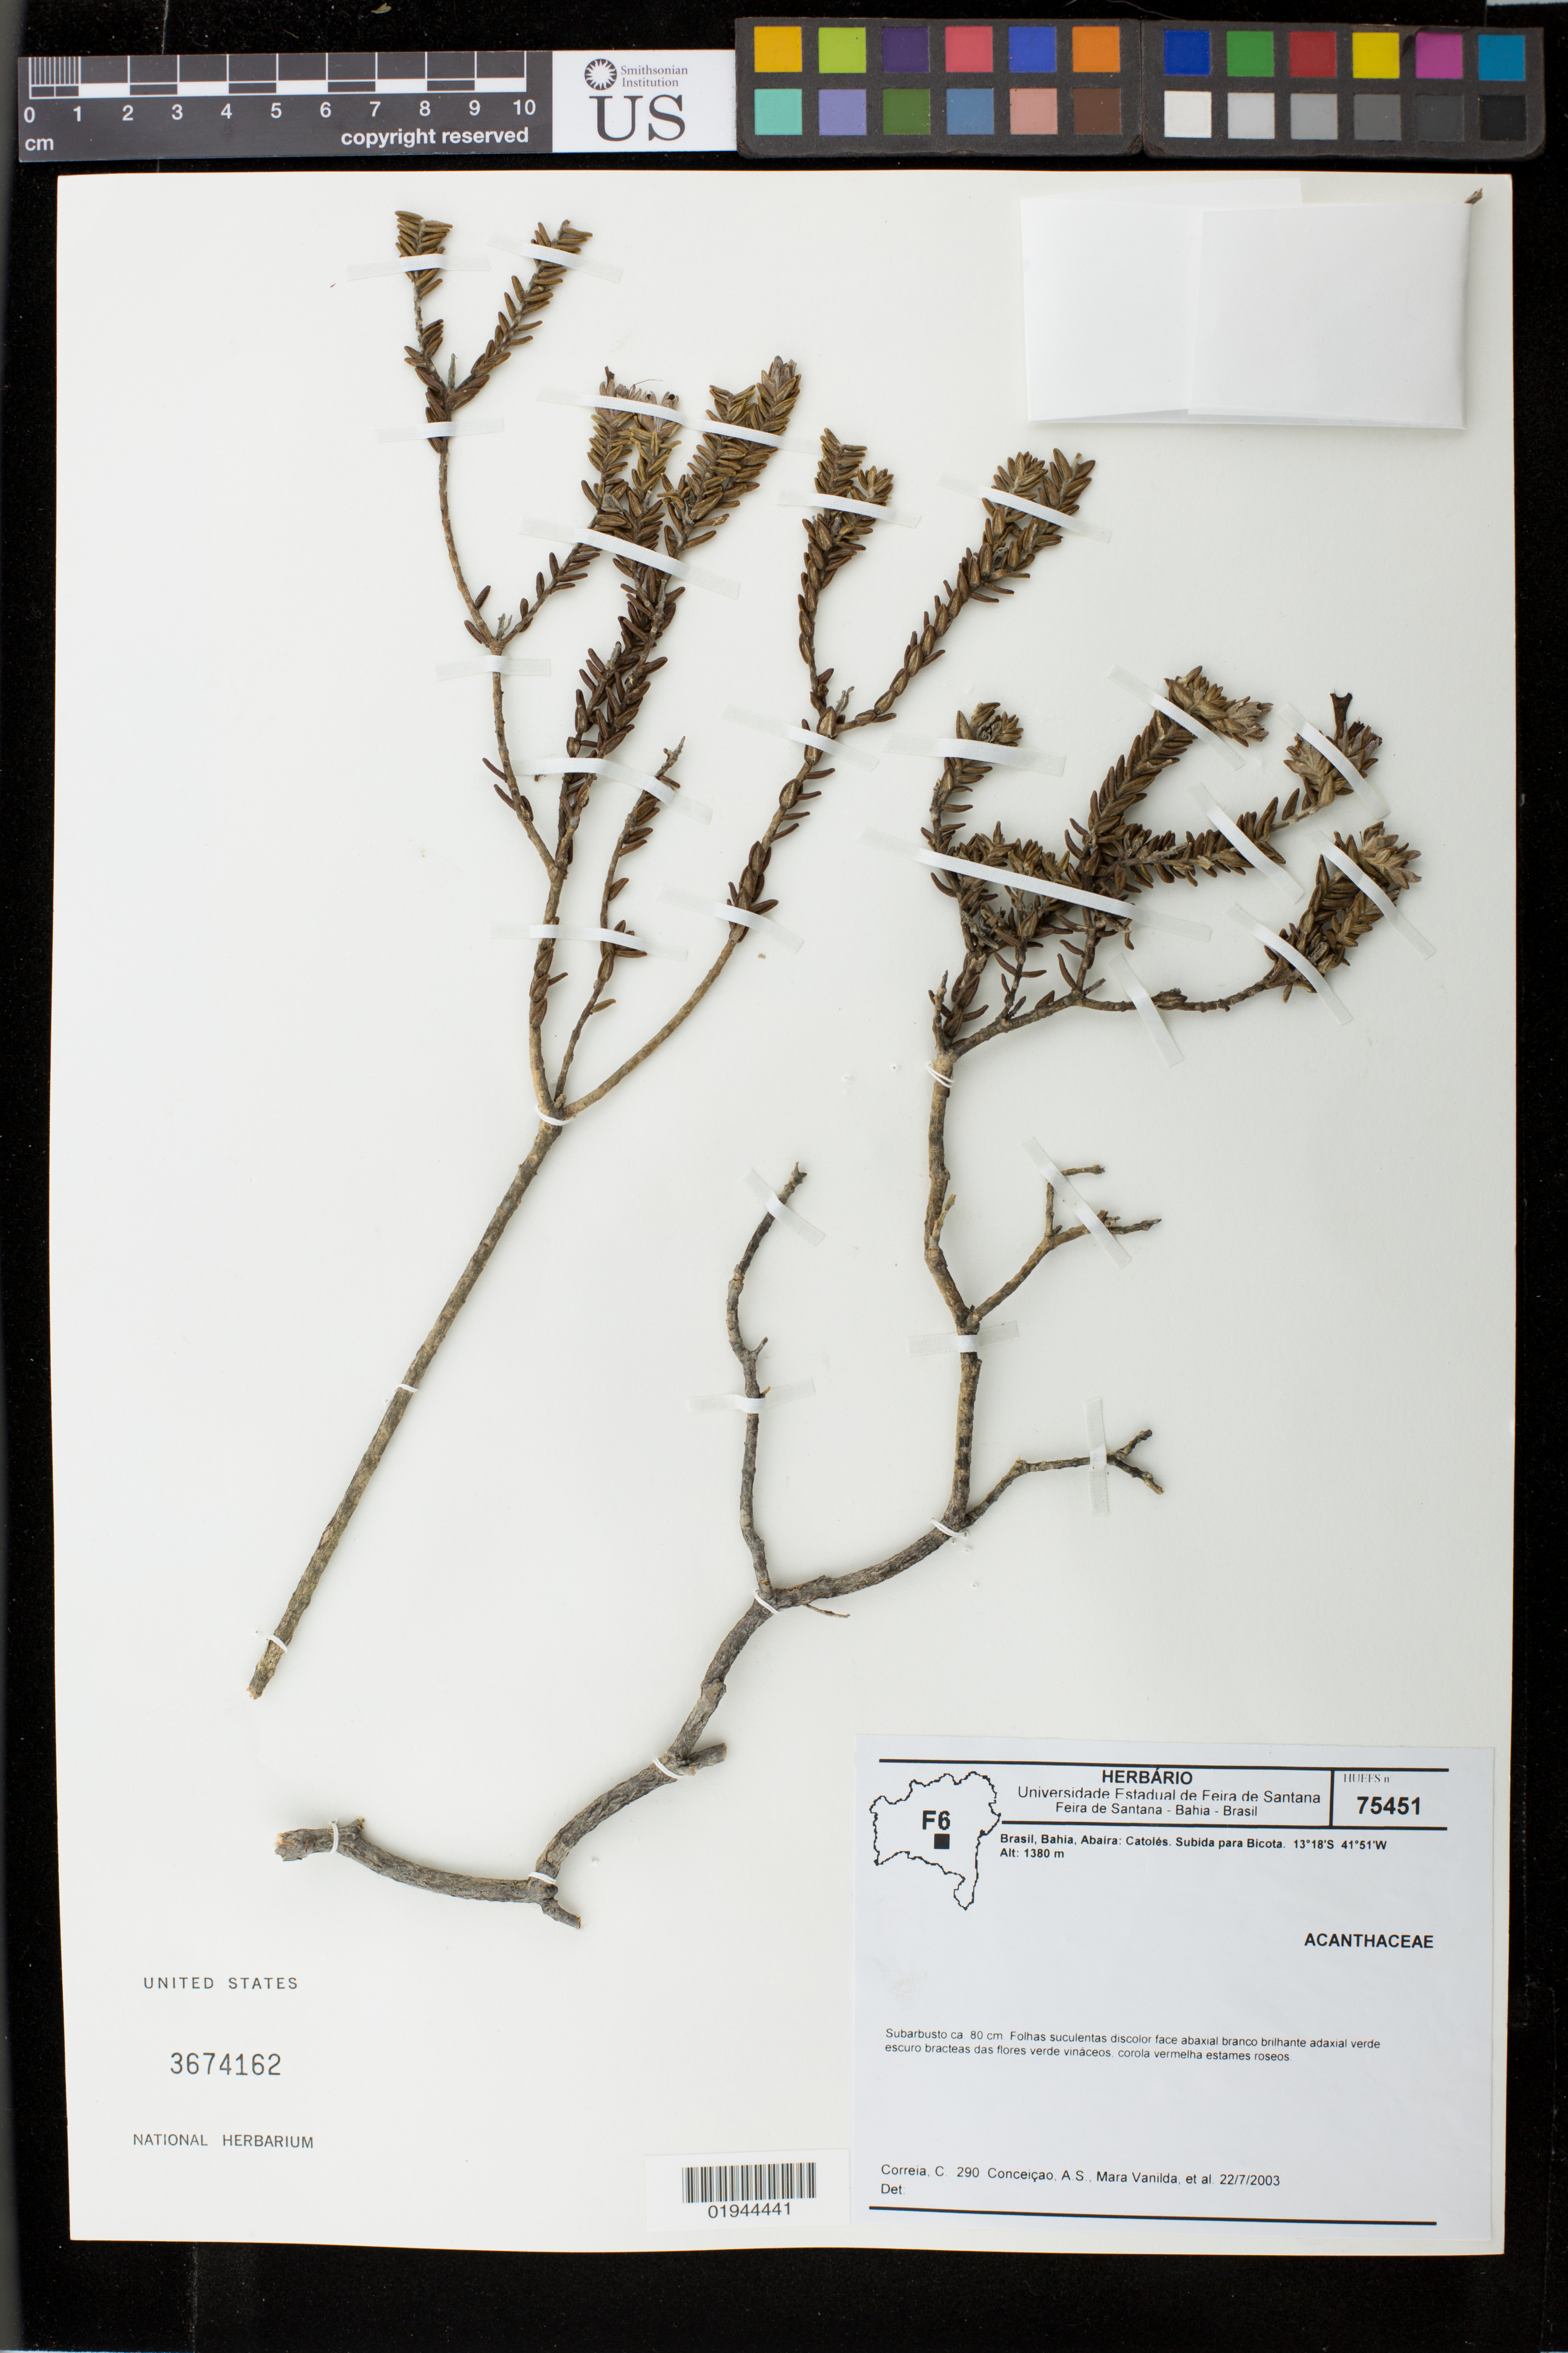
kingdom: Plantae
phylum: Tracheophyta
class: Magnoliopsida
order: Lamiales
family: Acanthaceae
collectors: C. Correia et al.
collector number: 290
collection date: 2003-07-22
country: Brazil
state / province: Bahia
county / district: Abaira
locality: Catoles. Subida para Bicota.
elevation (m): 1380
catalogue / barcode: US 3674162